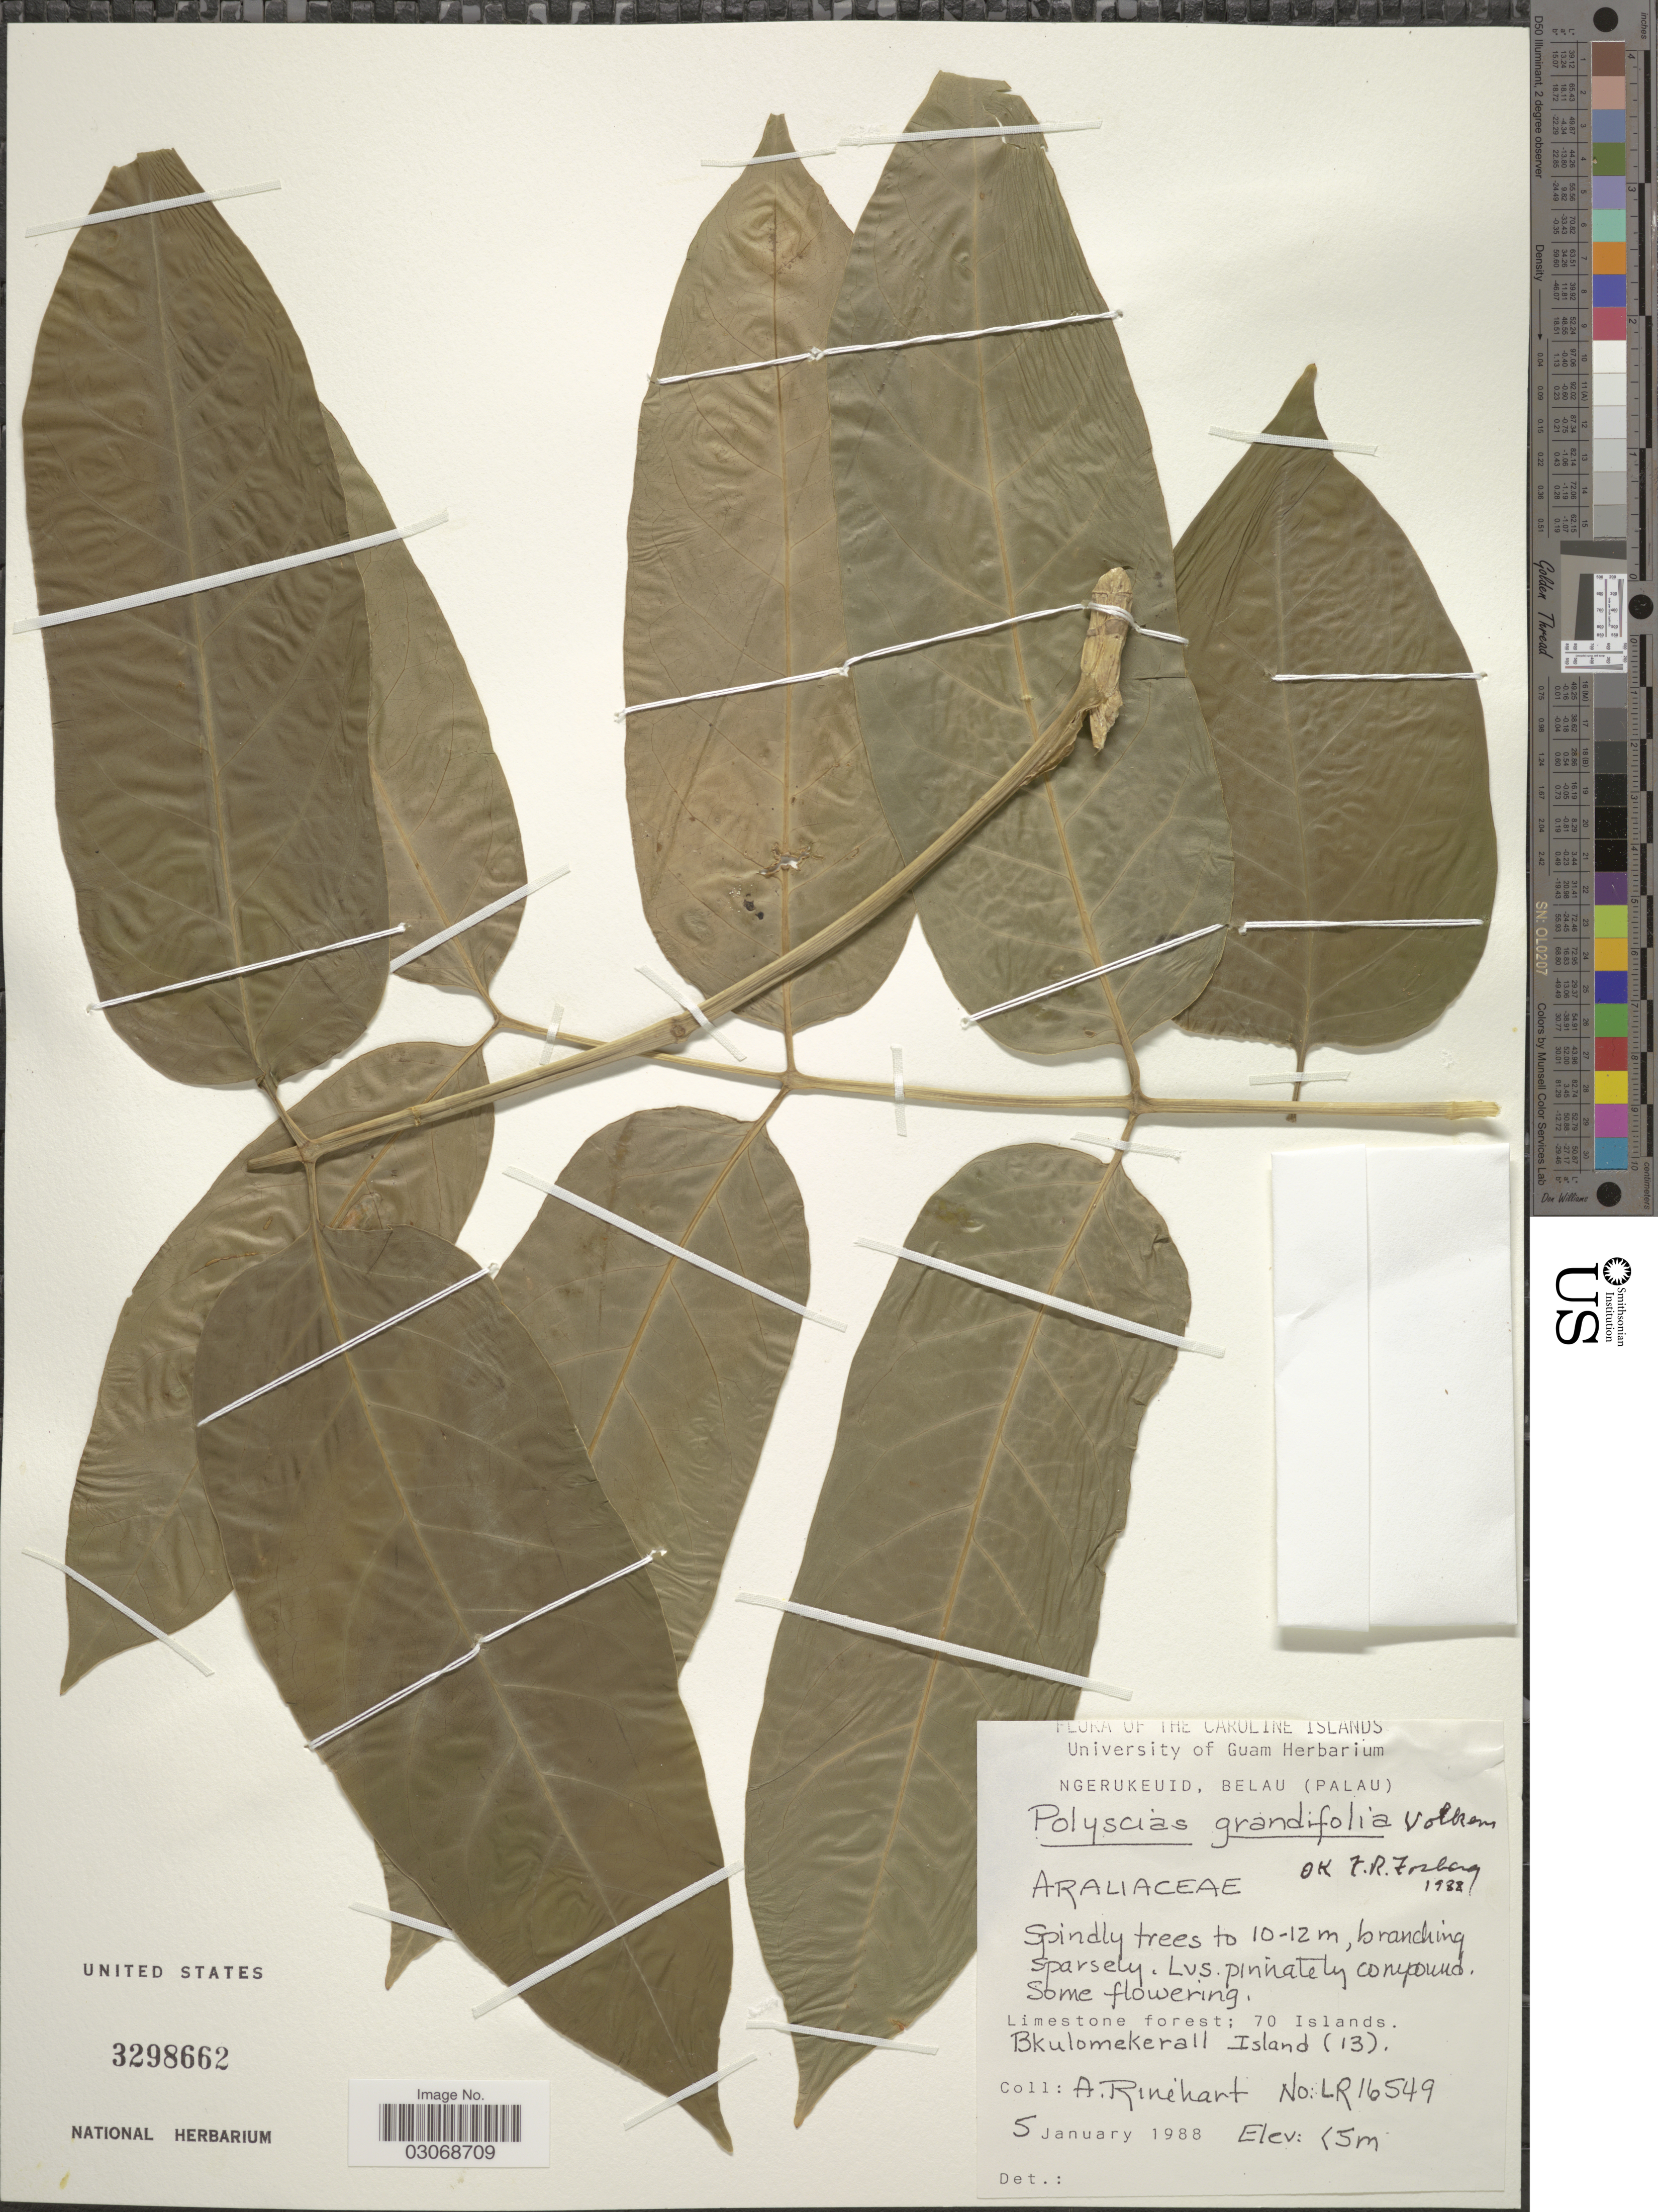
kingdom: Plantae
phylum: Tracheophyta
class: Magnoliopsida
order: Apiales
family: Araliaceae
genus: Polyscias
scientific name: Polyscias macgillivrayi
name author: Harms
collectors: A. Rinehart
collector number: LR16549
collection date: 1988-01-05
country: Palau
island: Ngerukeuid [Orukuizu]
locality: The Caroline Islands, Ngerukeuid, Belau (Palau), Limestone forest; 70 Islands. Bkulomekerall Island (13).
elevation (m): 5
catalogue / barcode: US 3298662